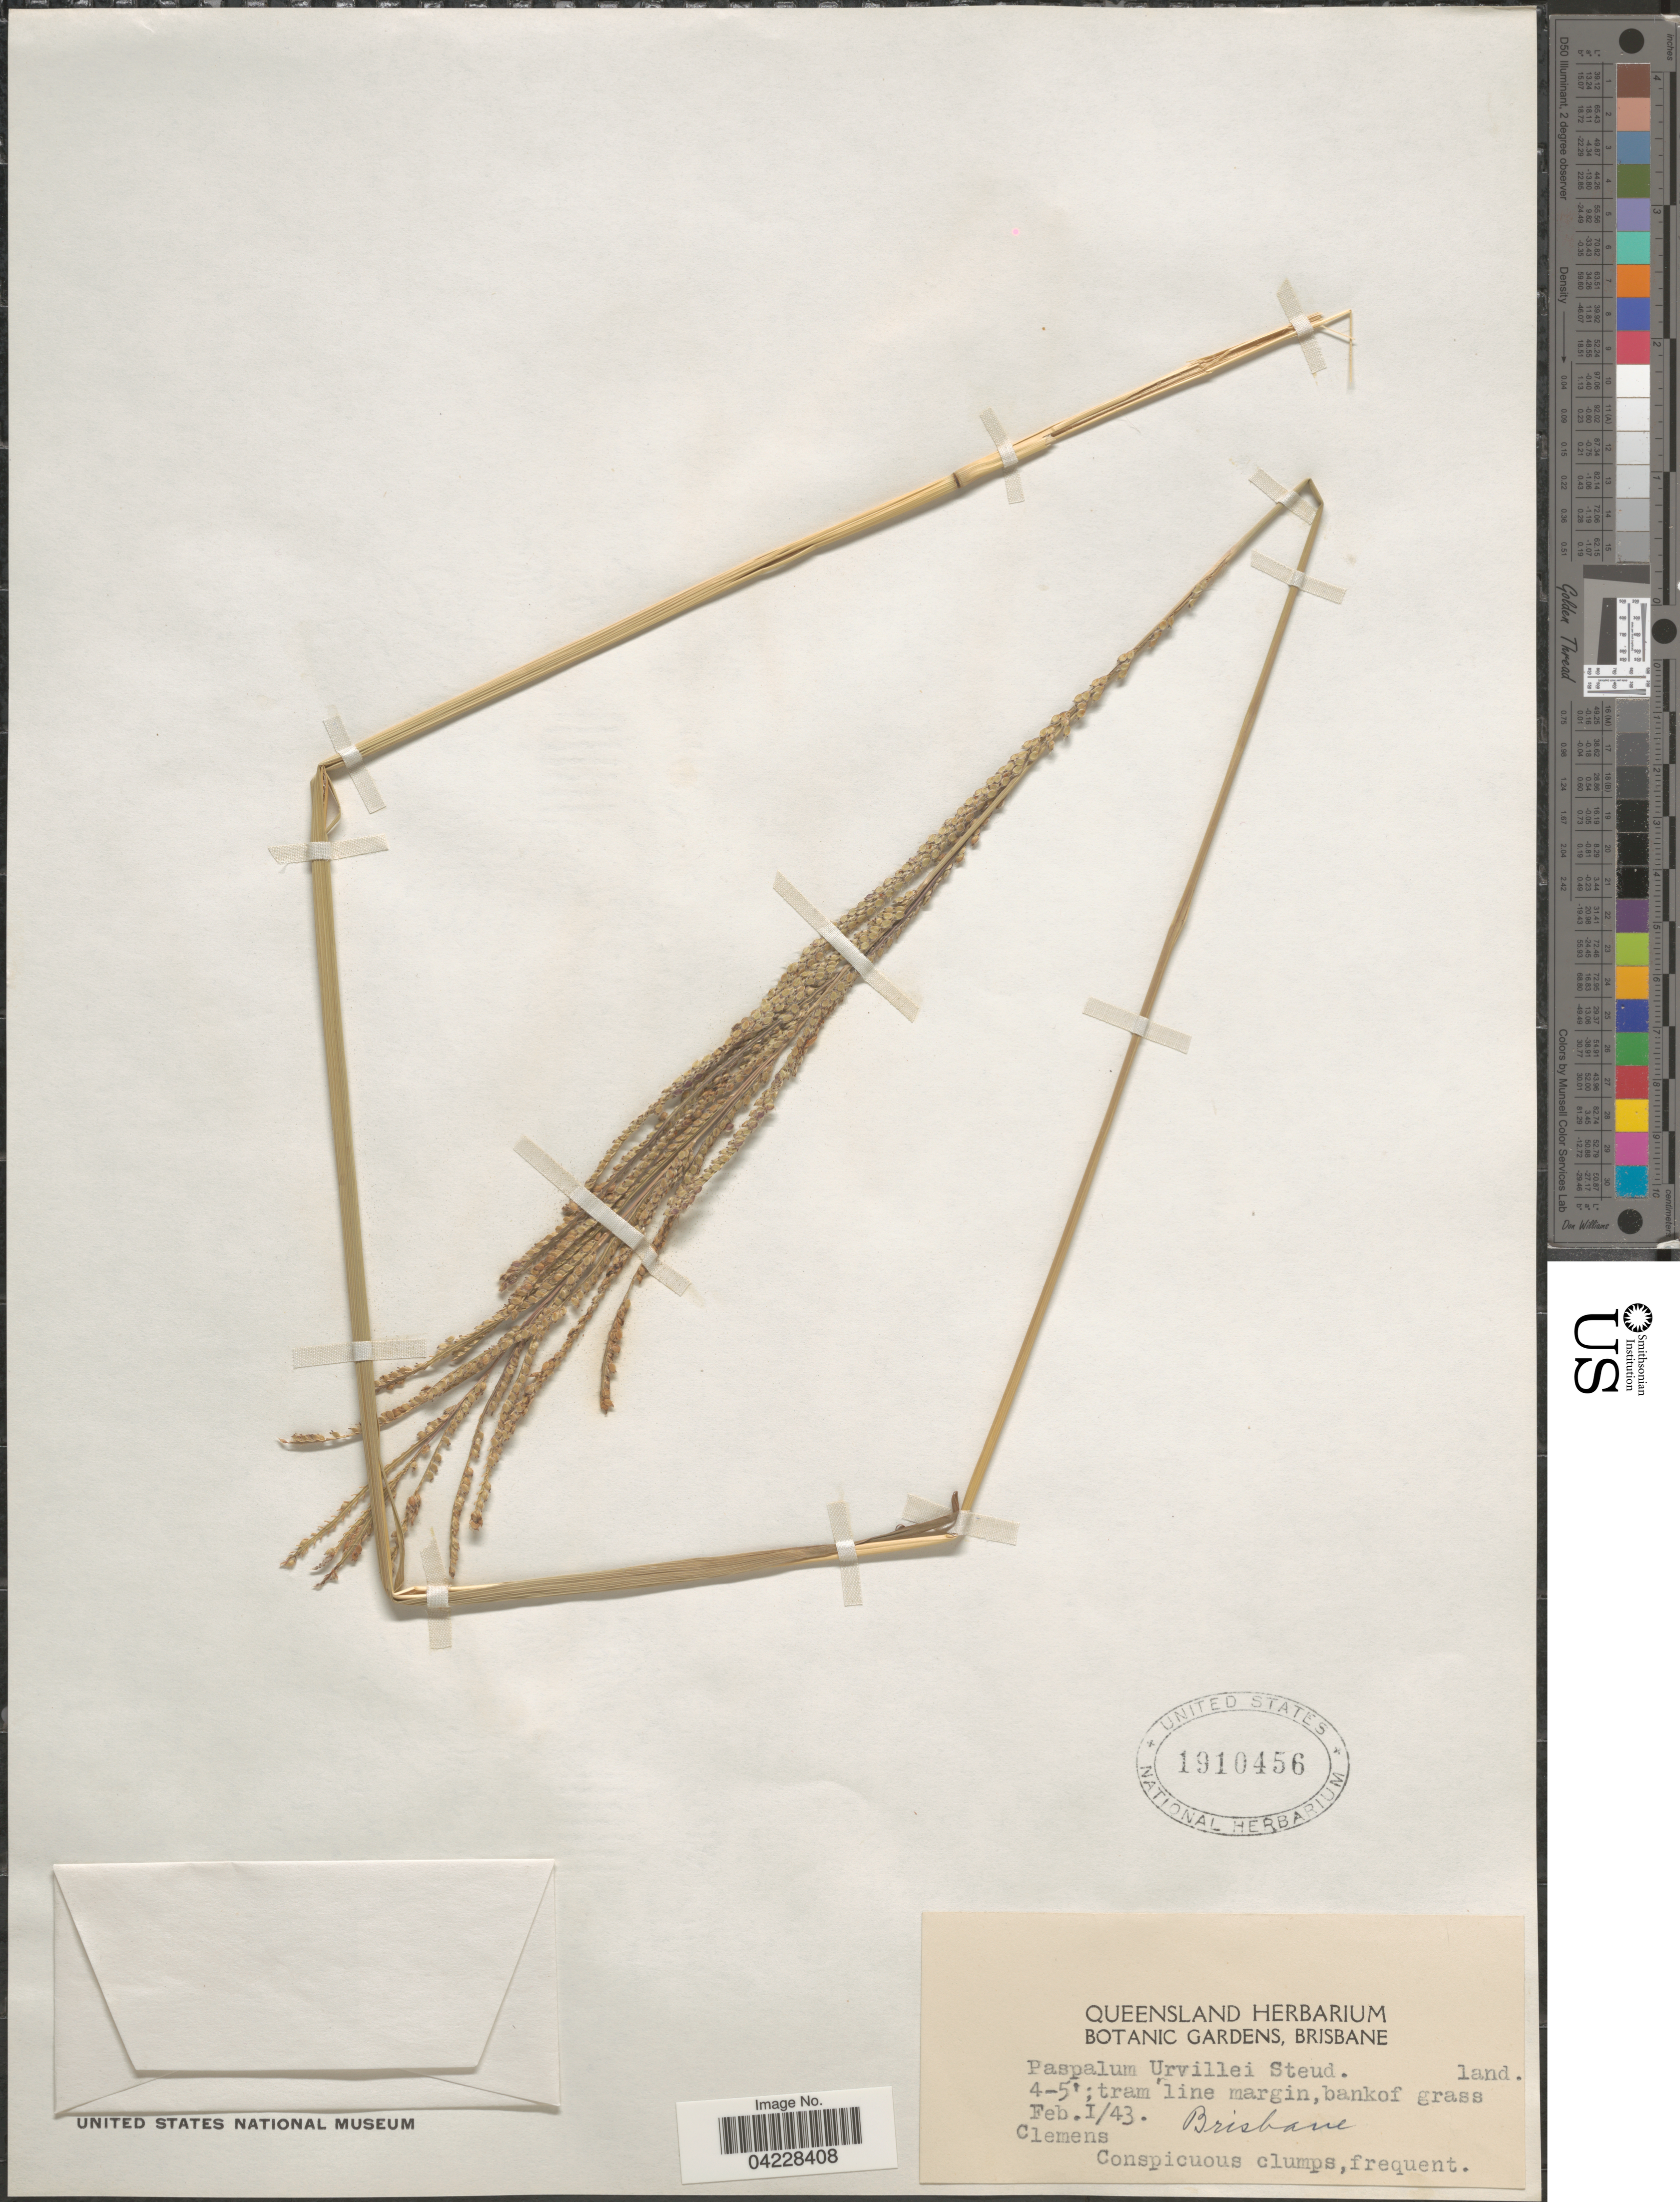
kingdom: Plantae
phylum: Tracheophyta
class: Liliopsida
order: Poales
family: Poaceae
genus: Paspalum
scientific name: Paspalum urvillei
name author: Steud.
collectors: -. Clemens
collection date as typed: Transcribed d/m/y: 1/2/43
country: Australia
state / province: Queensland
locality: Brisbane.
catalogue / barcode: US 1910456